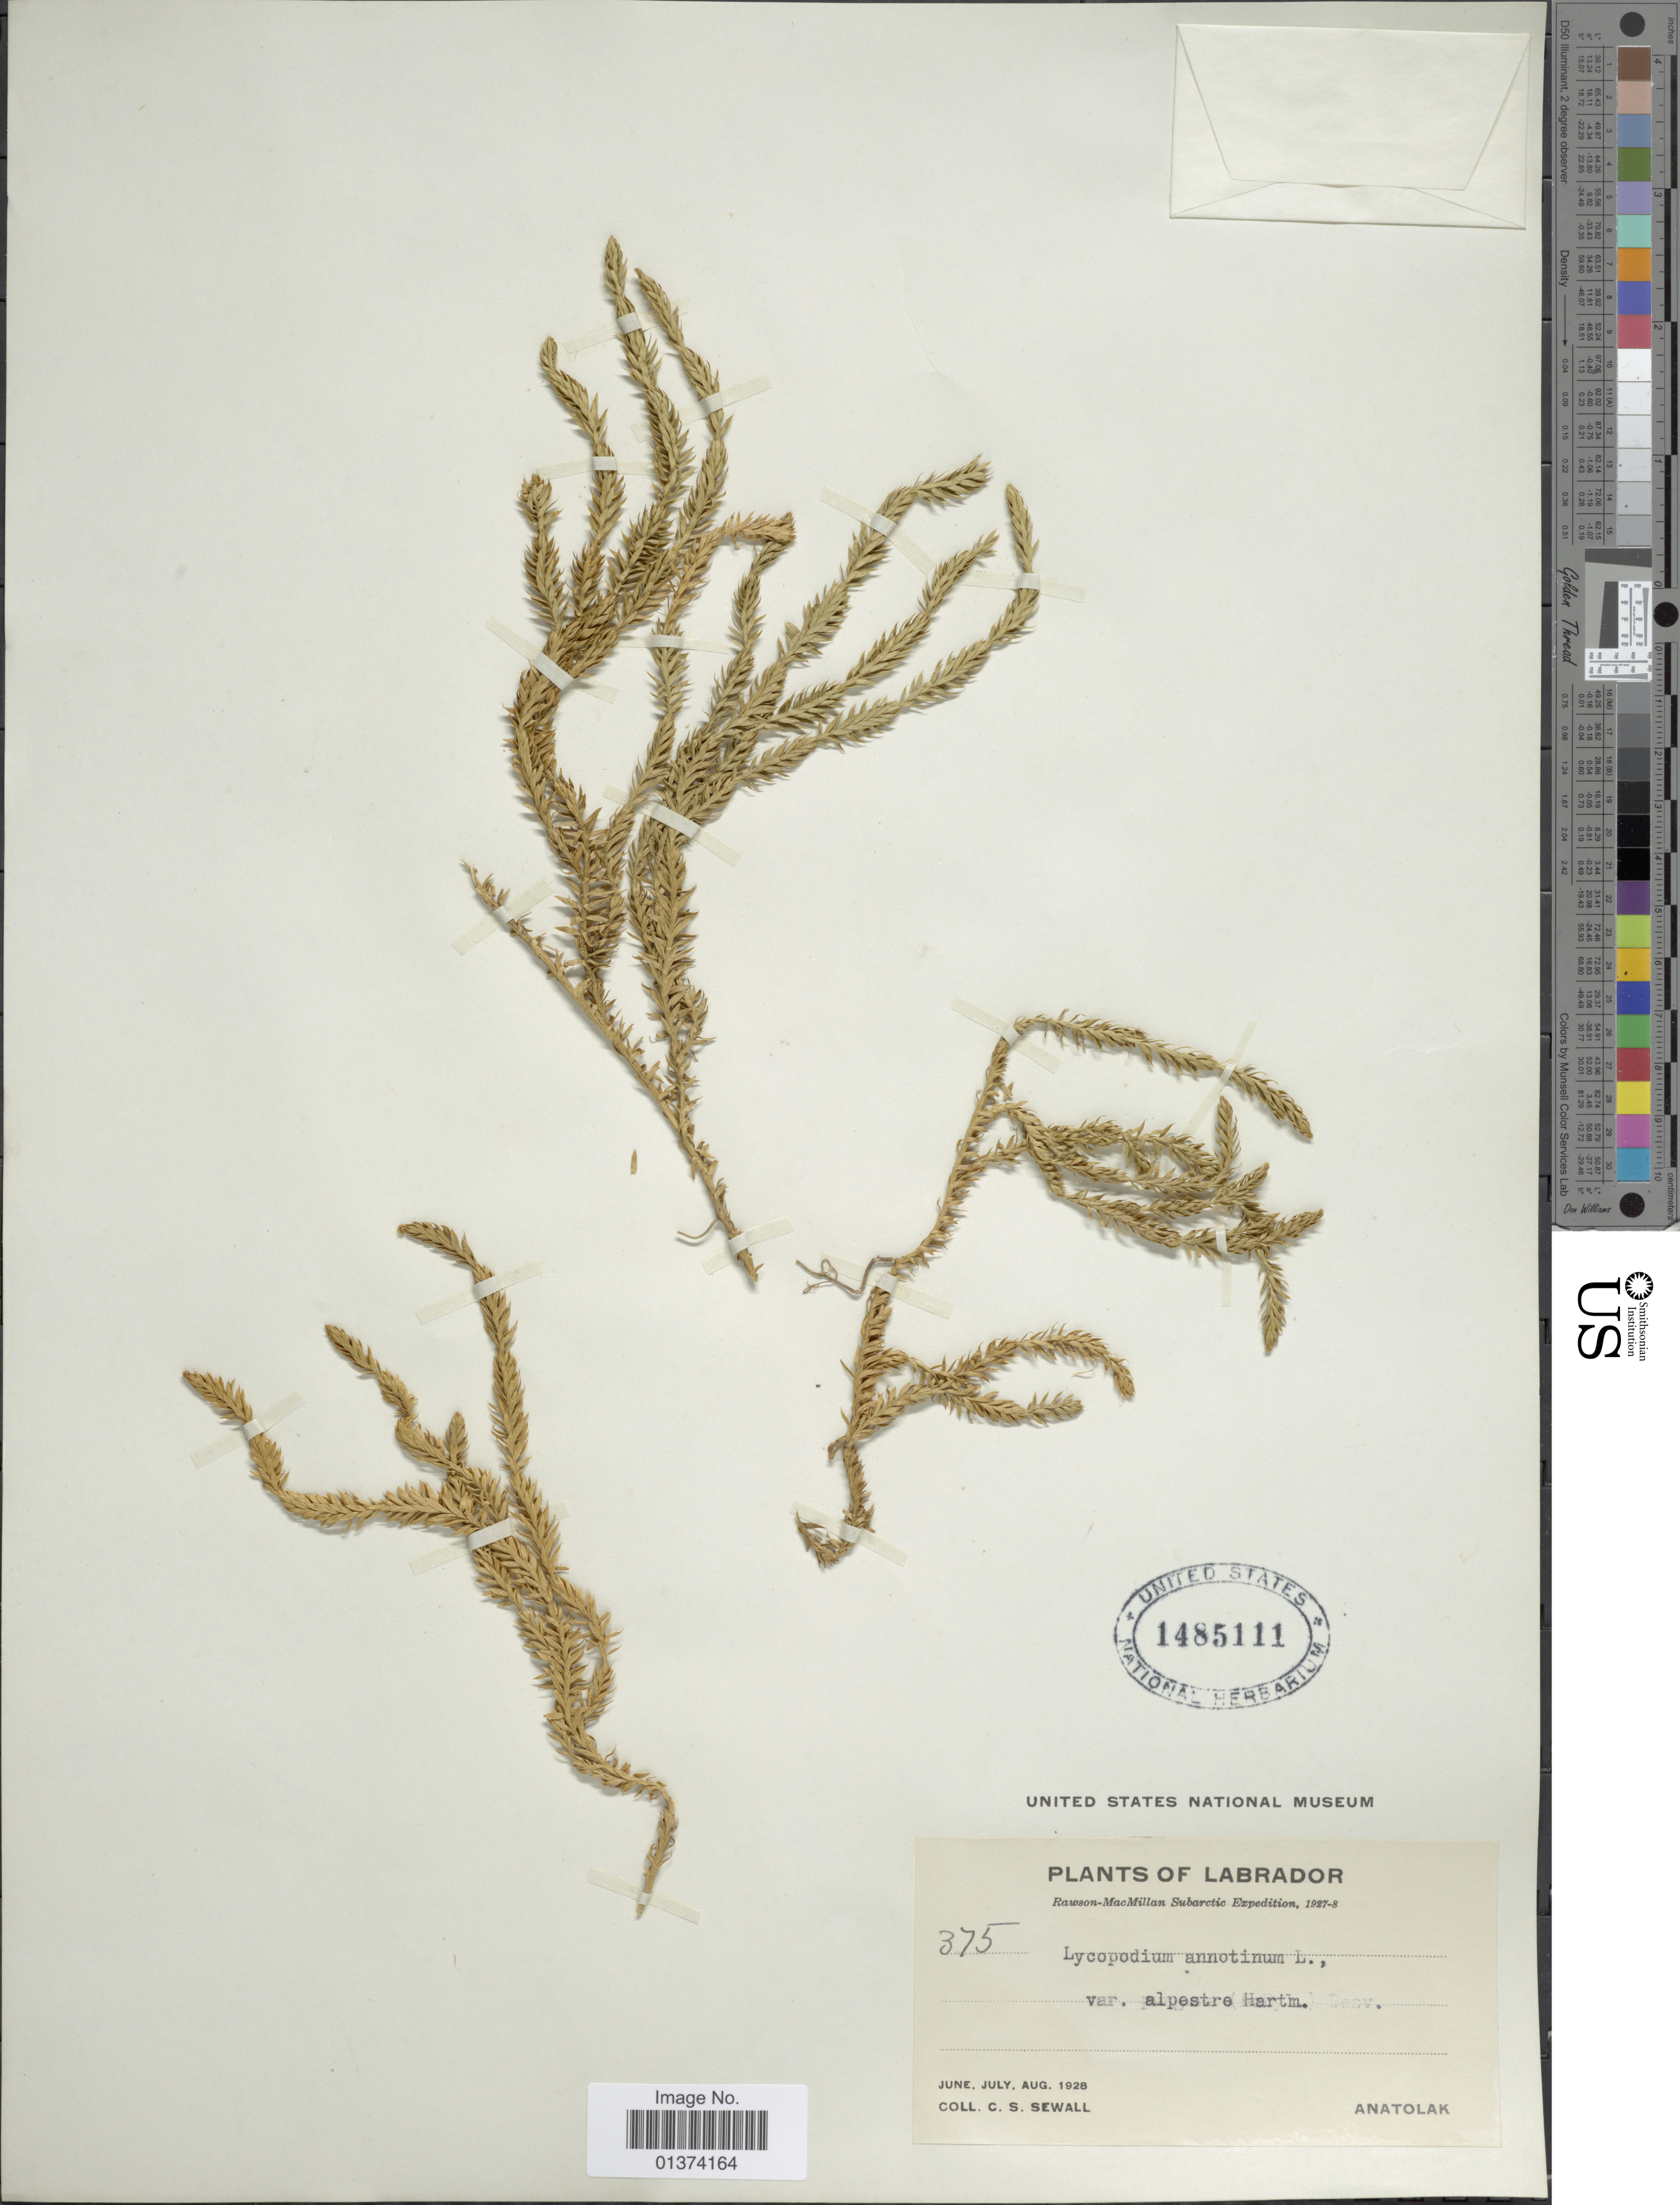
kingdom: Plantae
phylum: Tracheophyta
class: Lycopodiopsida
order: Lycopodiales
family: Lycopodiaceae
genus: Spinulum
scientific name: Spinulum annotinum subsp. annotinum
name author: (L.) A. Haines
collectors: C. Sewall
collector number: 375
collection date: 1928-06/1928-08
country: Canada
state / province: Newfoundland and Labrador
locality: Labrador, Anatolak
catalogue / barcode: US 1485111